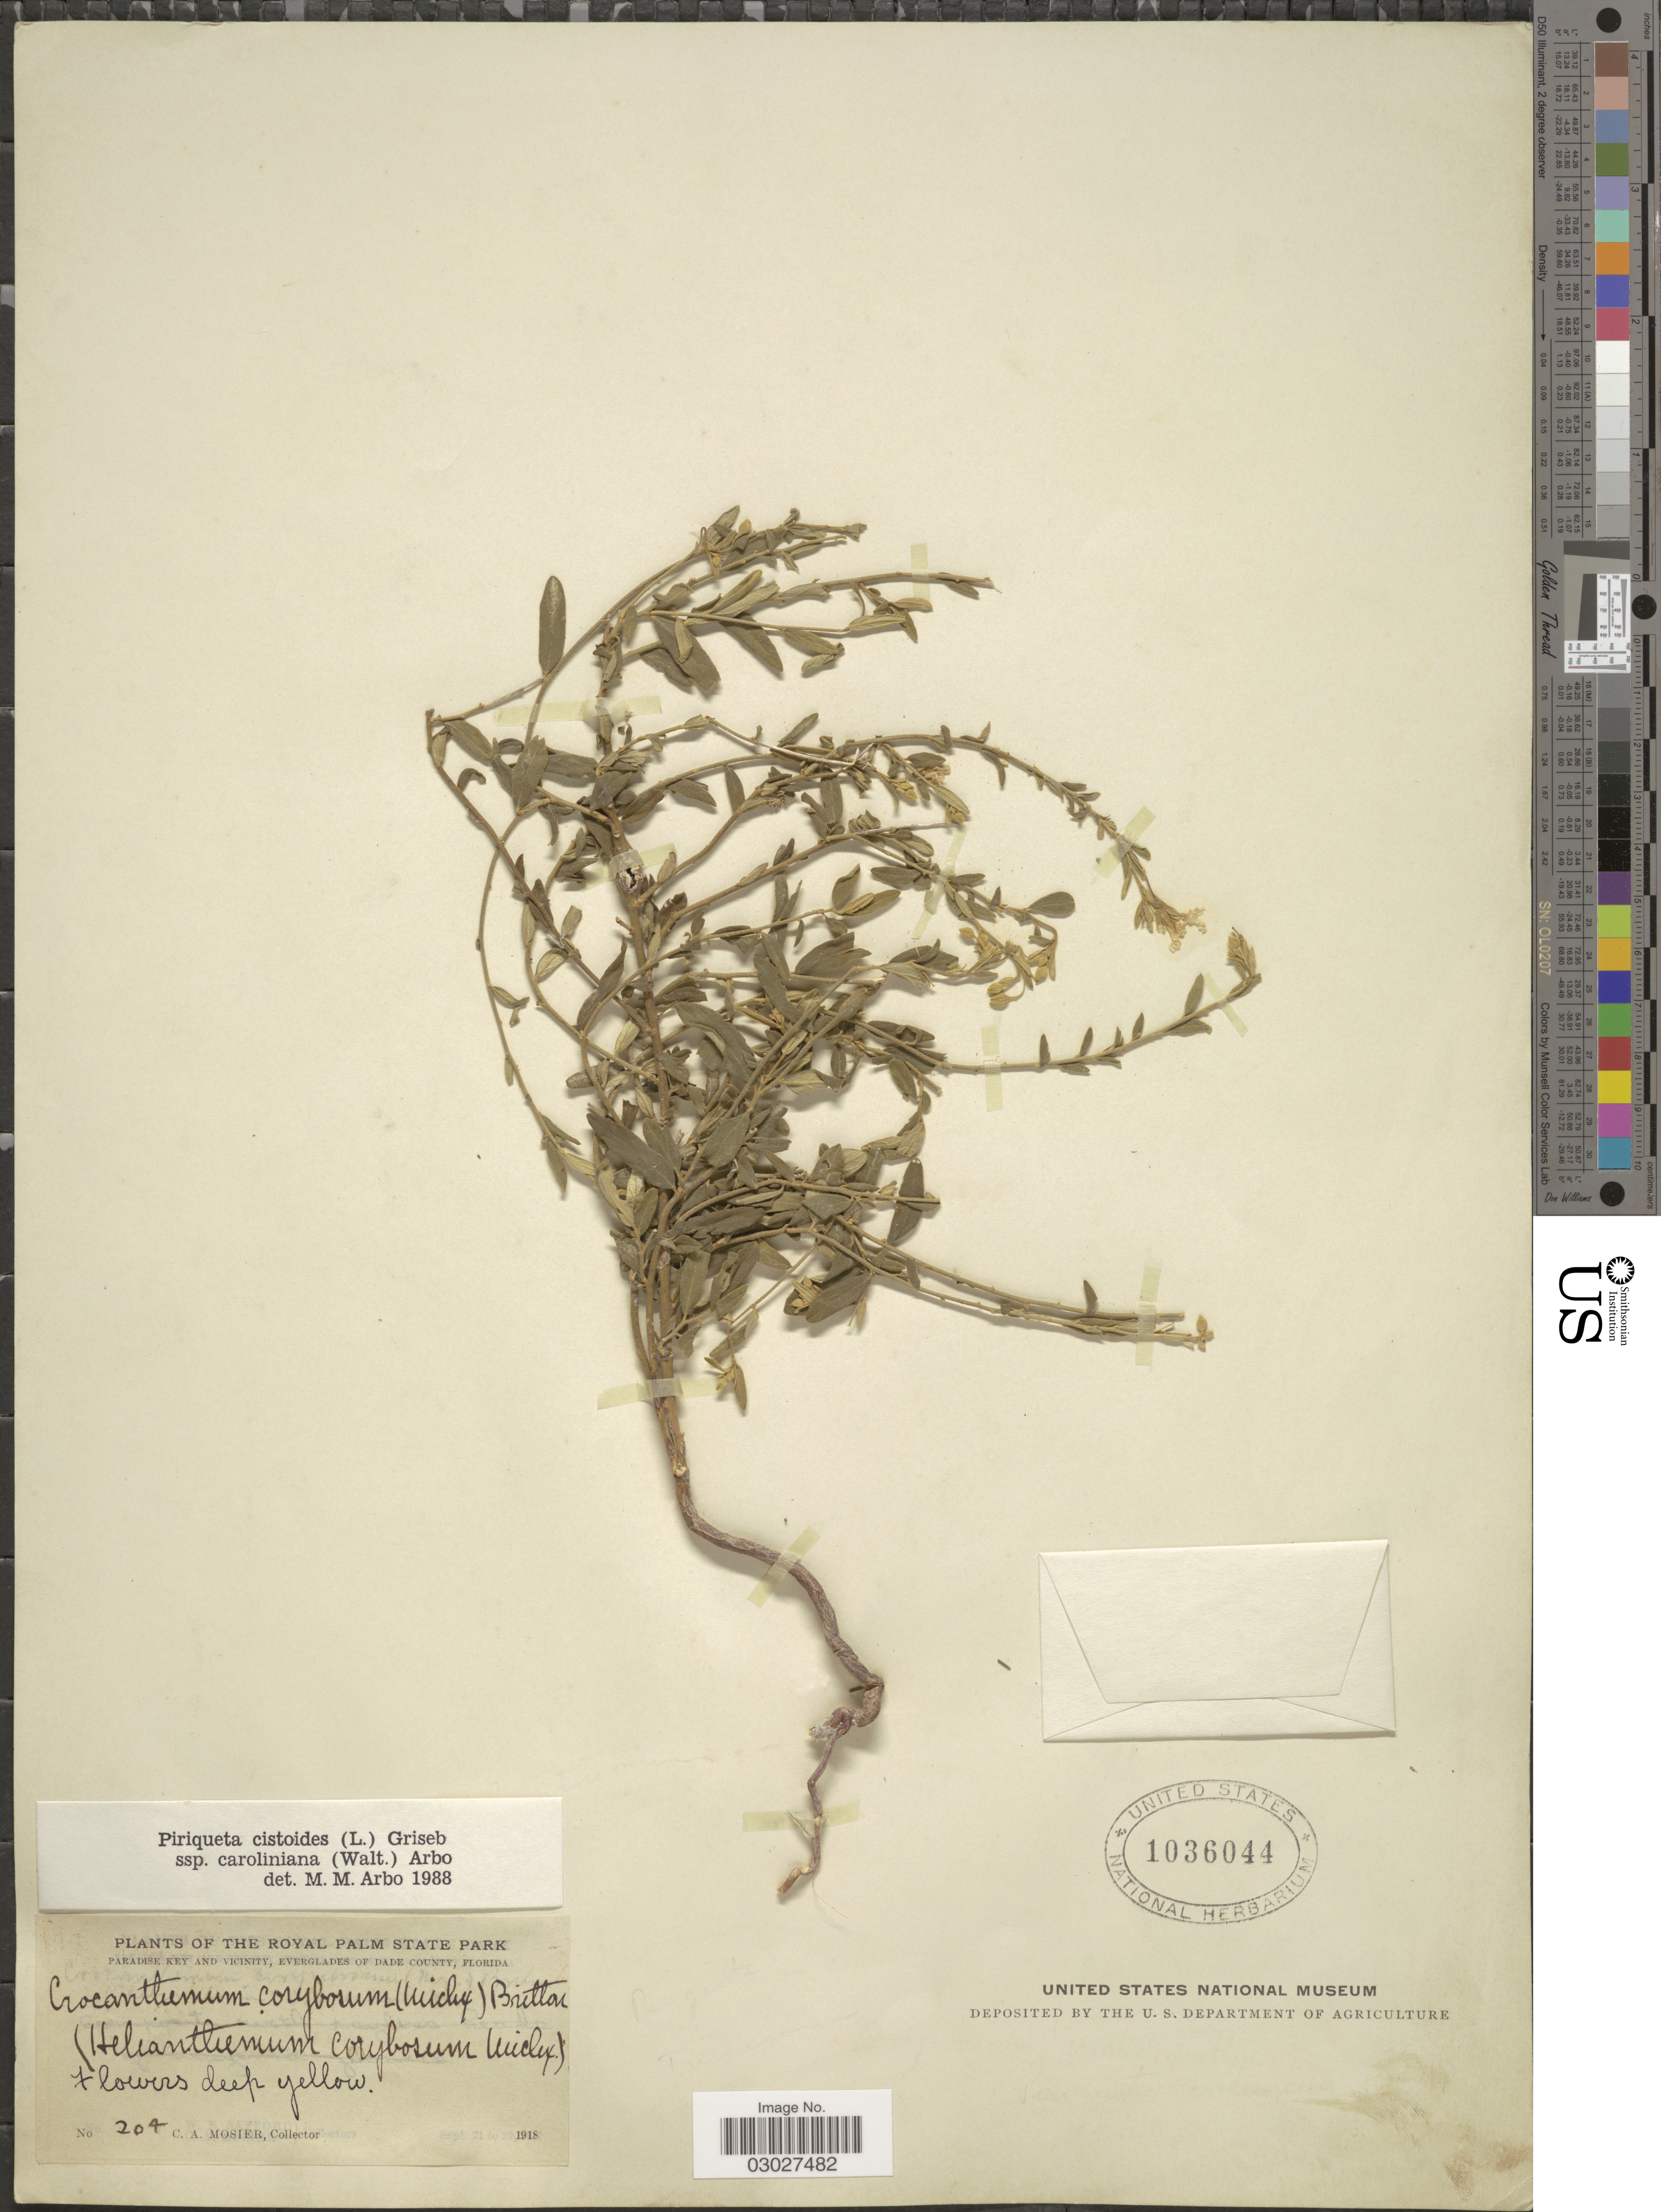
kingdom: Plantae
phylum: Tracheophyta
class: Magnoliopsida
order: Malpighiales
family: Turneraceae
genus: Piriqueta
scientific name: Piriqueta cistoides subsp. caroliniana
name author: (Walter) Arbo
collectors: C. A. Mosier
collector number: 204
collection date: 1918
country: United States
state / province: Florida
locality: The Royal Palm State Park. Paradise Key and vicinity, Everglades of Dade County.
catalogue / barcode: US 1036044